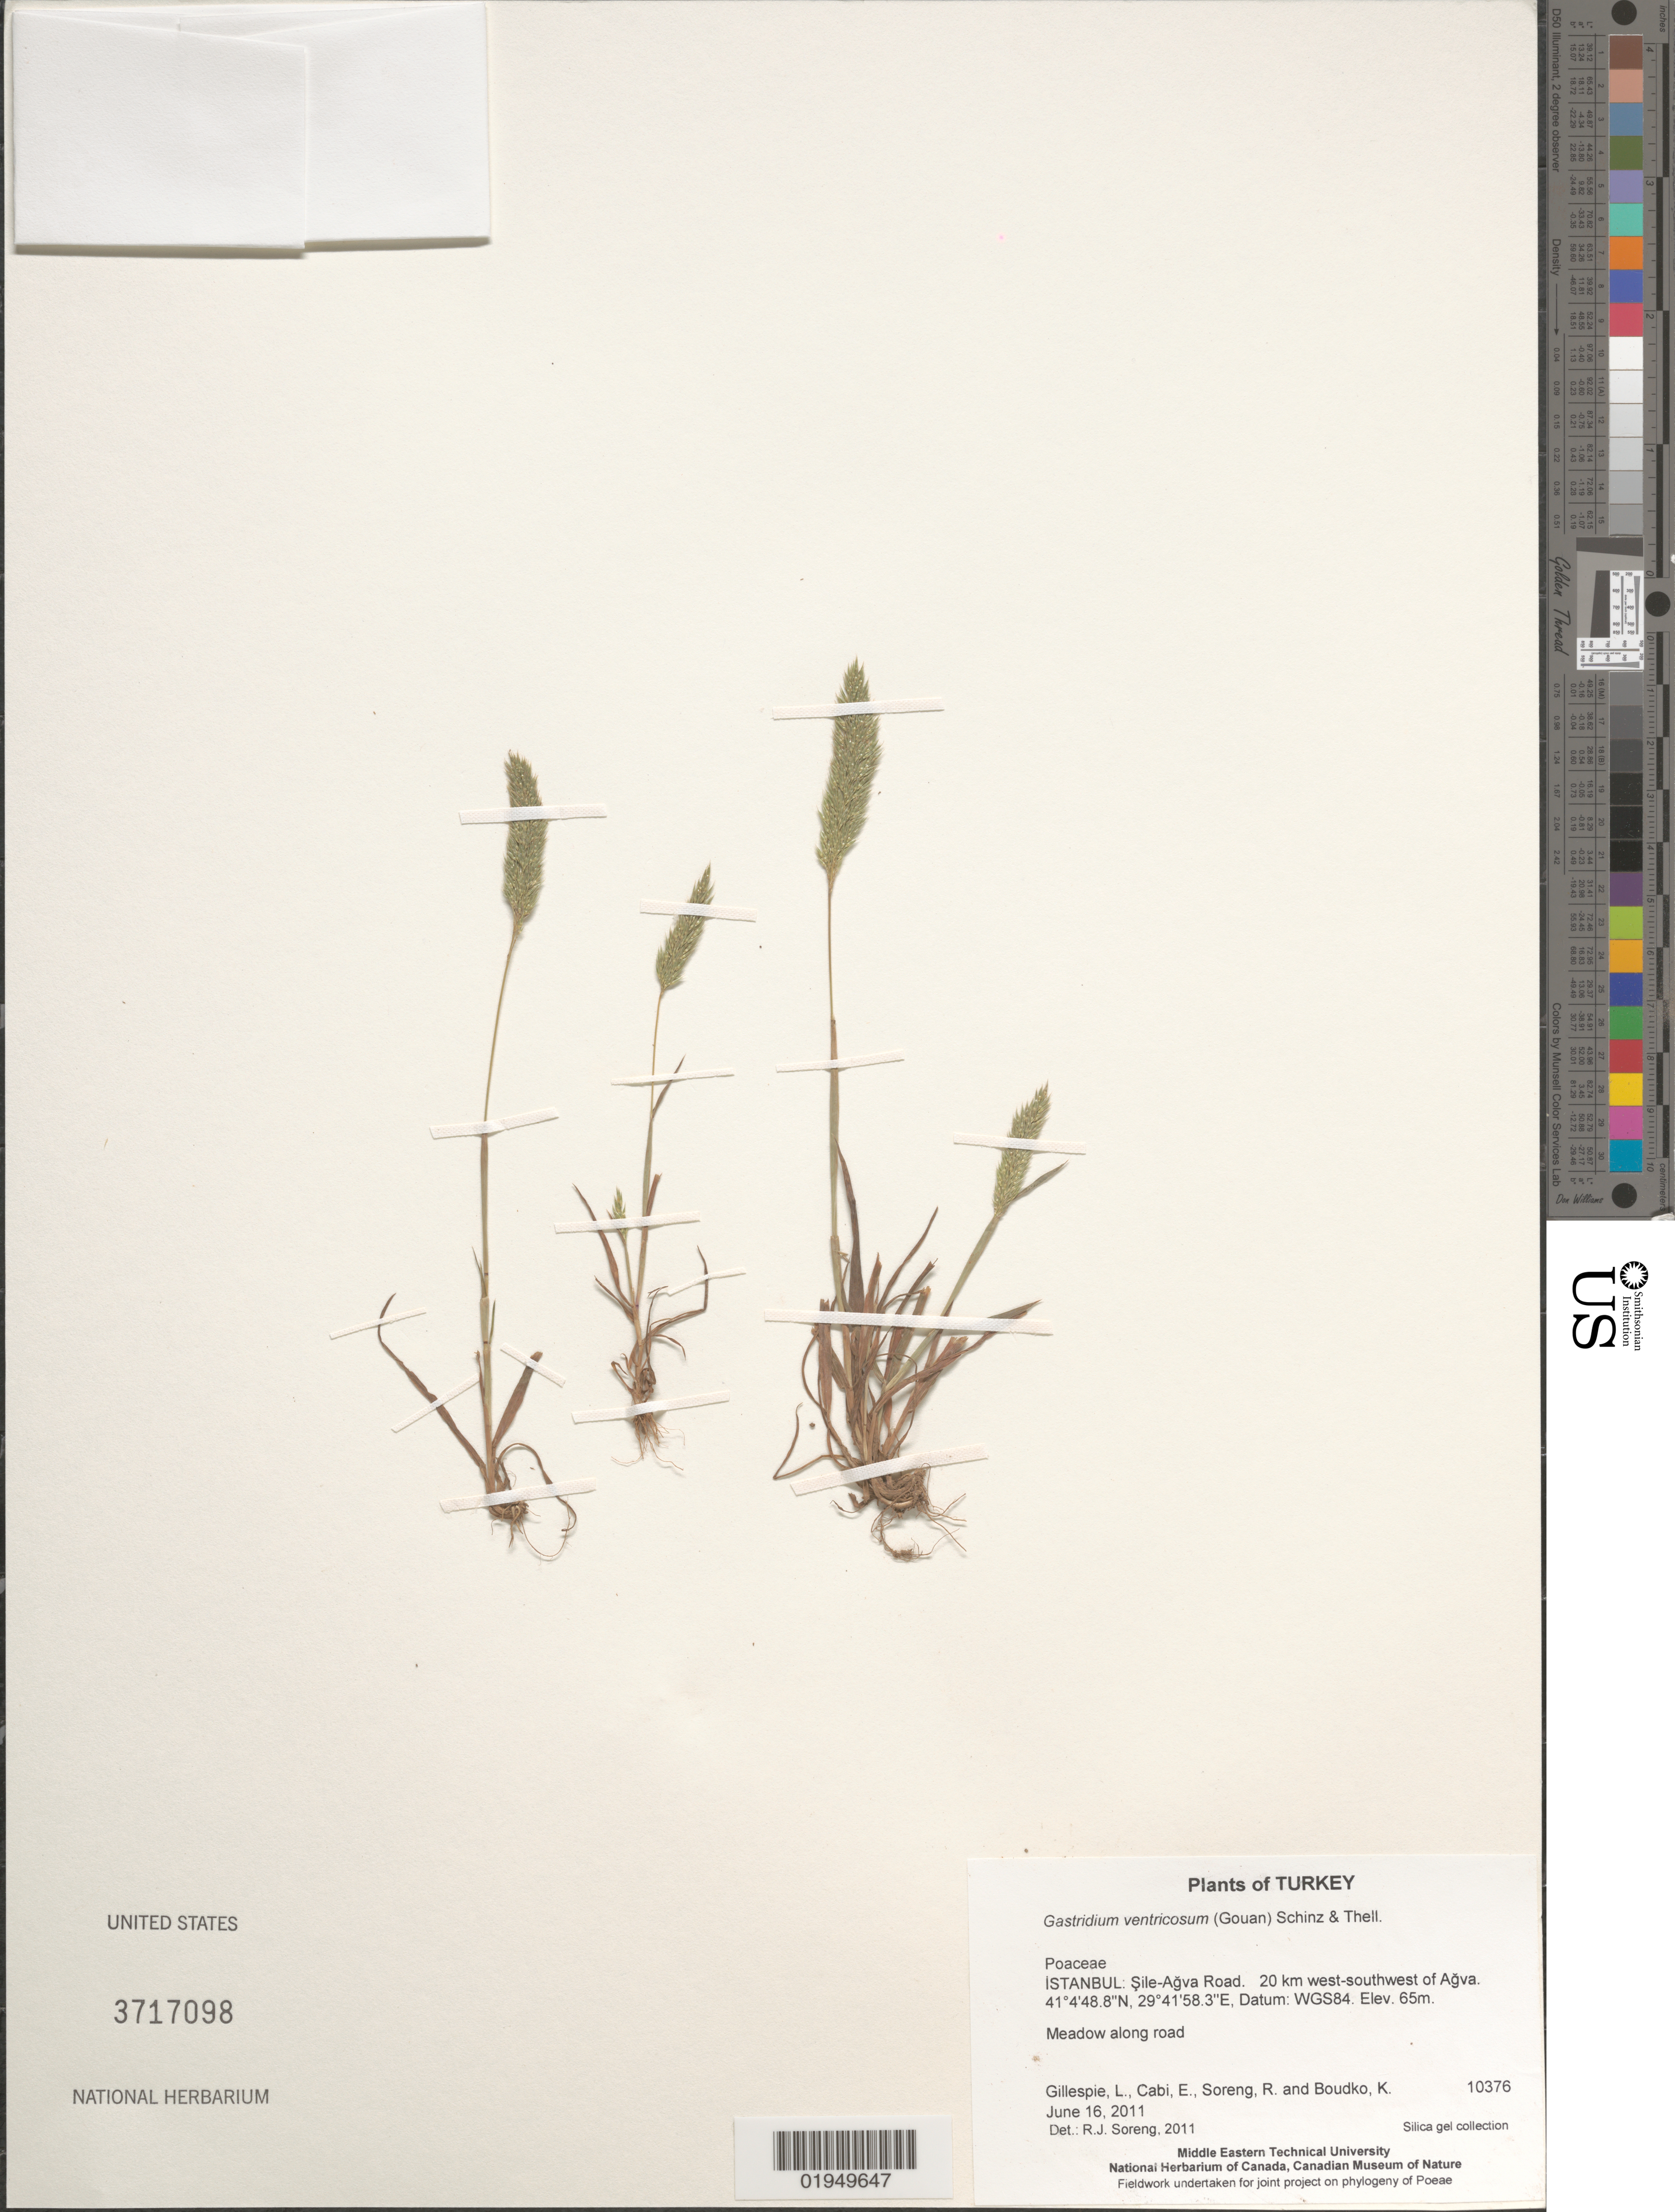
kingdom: Plantae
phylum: Tracheophyta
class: Liliopsida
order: Poales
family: Poaceae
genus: Gastridium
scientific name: Gastridium ventricosum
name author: (Gouan) Schinz & Thell.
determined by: Soreng, Robert J., Research Associate (BOT), Smithsonian Institution - National Museum of Natural History (UNITED STATES)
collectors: L. J. Gillespie, E. Cabi, R. J. Soreng & K. Boudko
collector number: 10376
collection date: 2011-06-16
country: Turkey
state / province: Istanbul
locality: Sile-Agva Road. 20 km west-southwest of Agva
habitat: Meadow along road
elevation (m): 65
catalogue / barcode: US 3717098